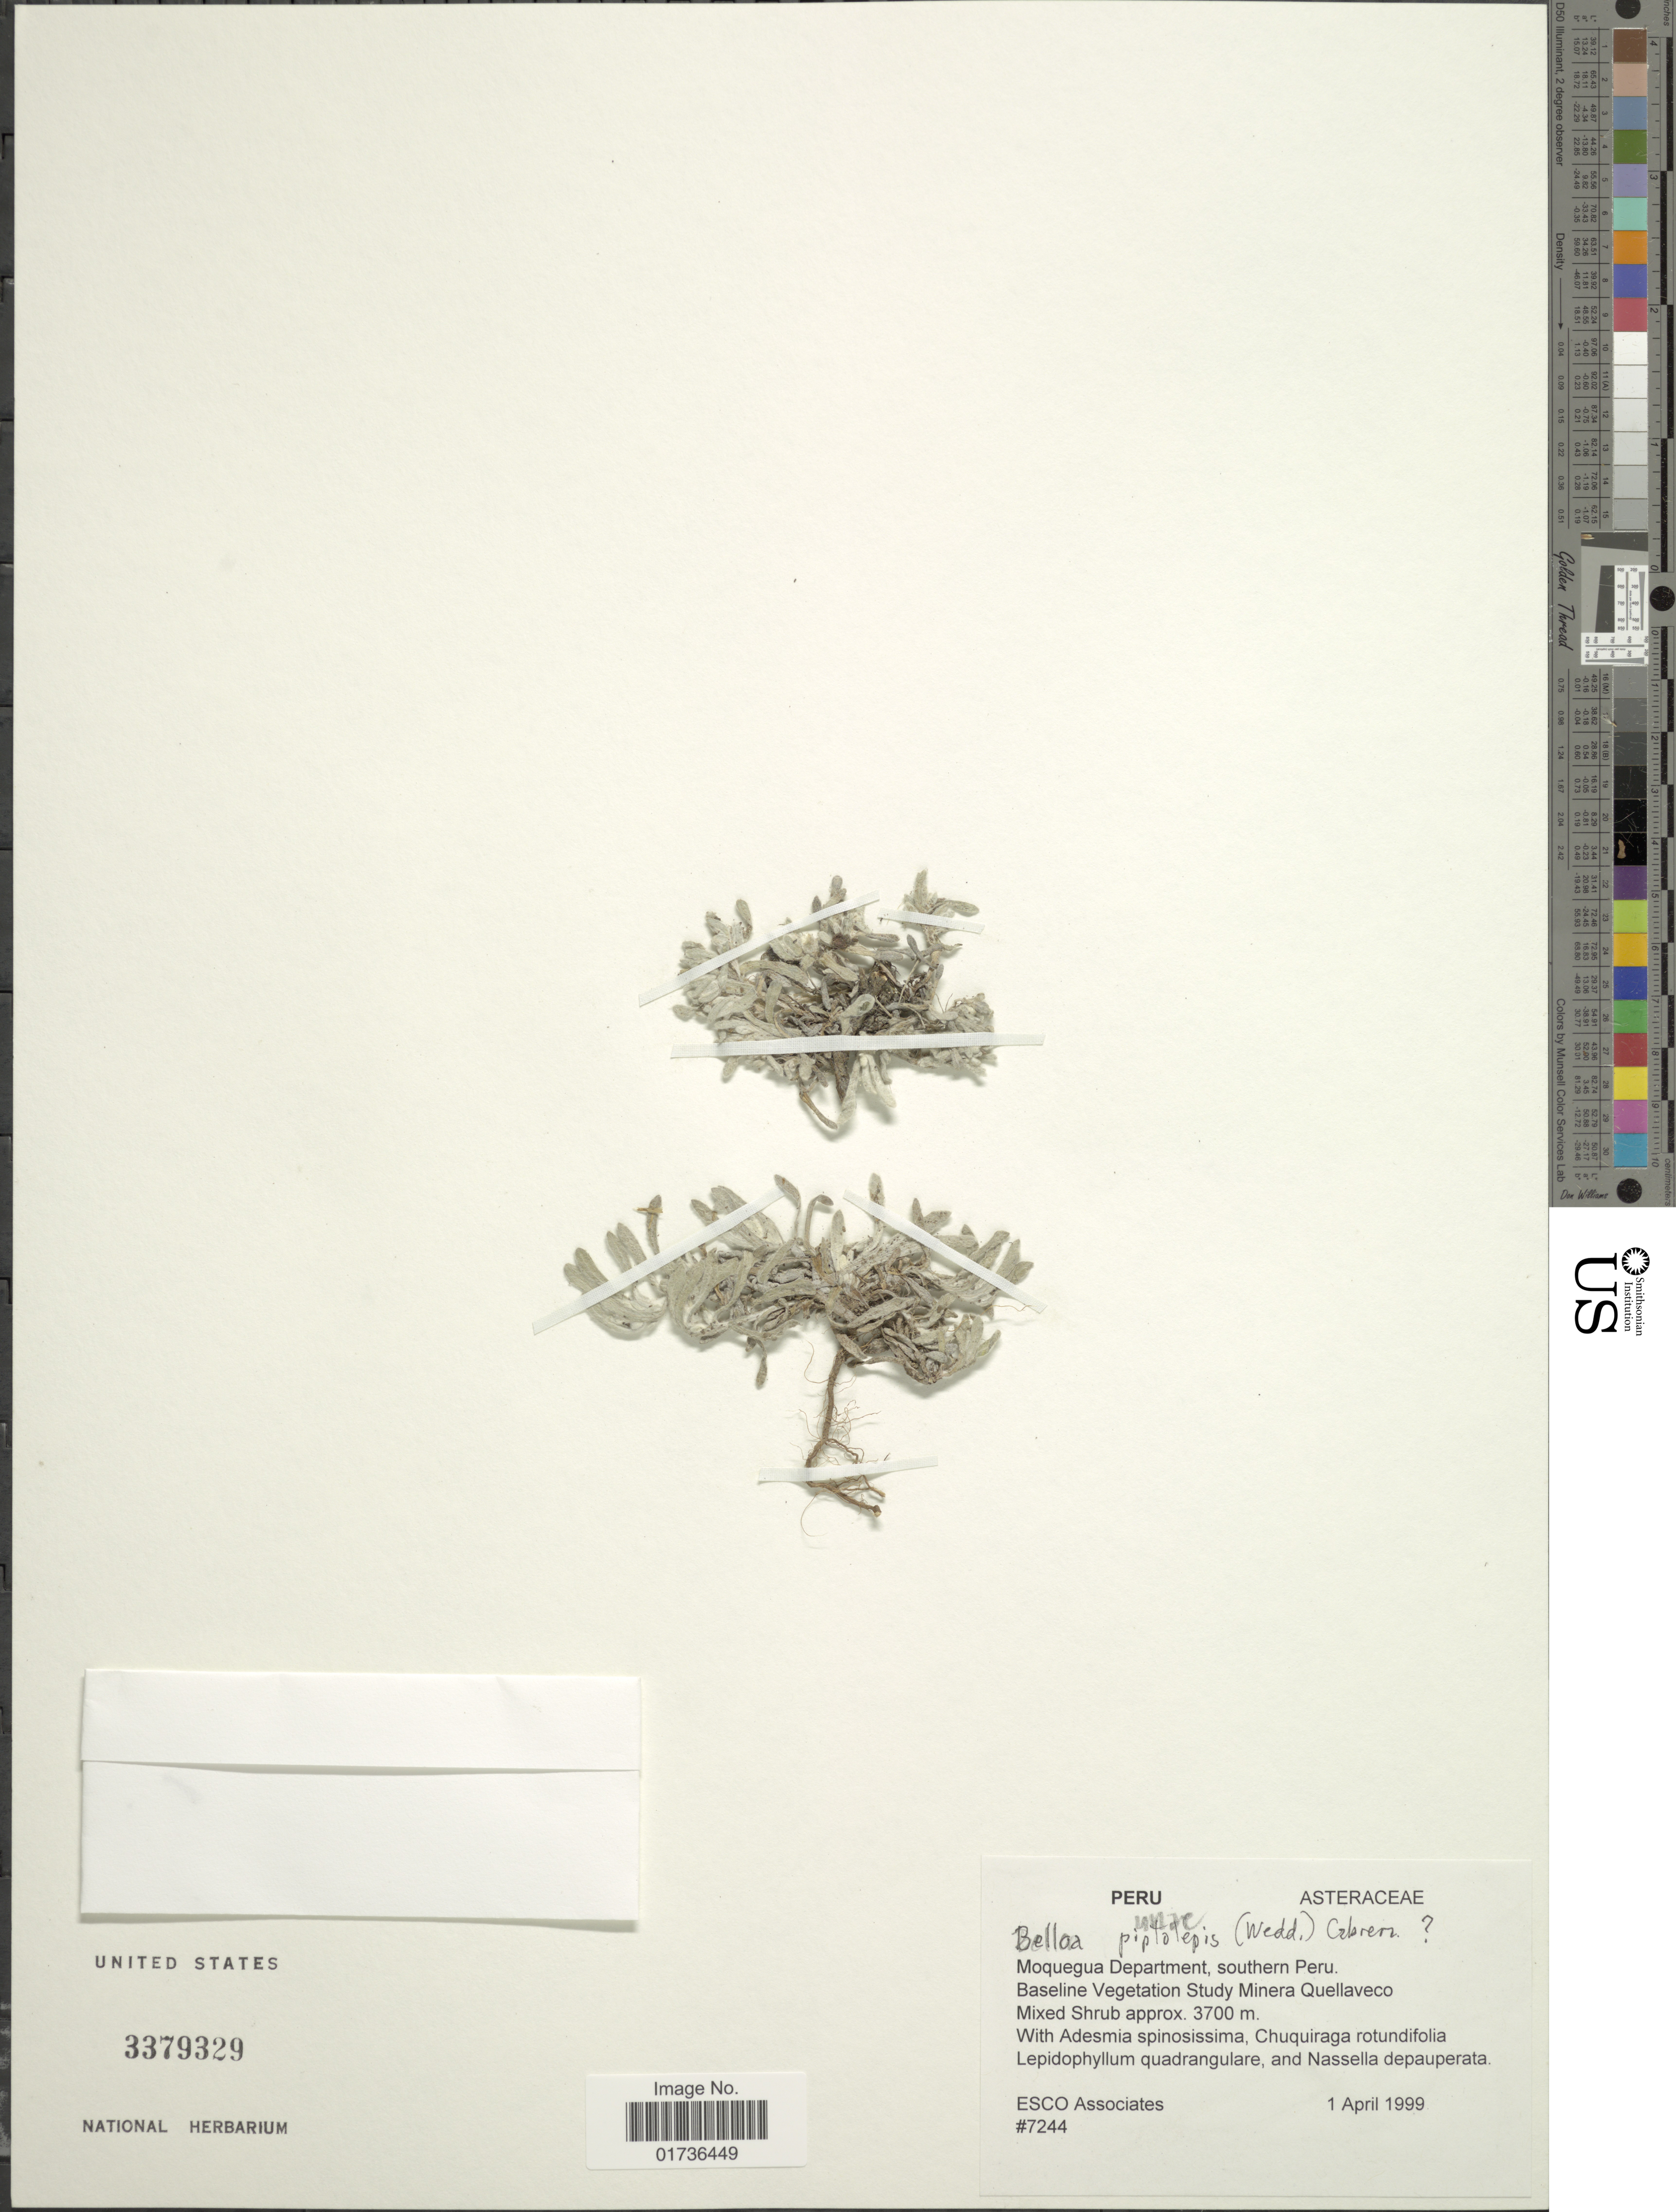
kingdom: Plantae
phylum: Tracheophyta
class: Magnoliopsida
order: Asterales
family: Asteraceae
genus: Mniodes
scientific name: Mniodes subspicata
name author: (Wedd.) S.E. Freire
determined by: Dillon, M. O.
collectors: ESCO Associates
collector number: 7244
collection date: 1999-04-01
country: Peru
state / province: Moquegua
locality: Moquegua Department, southern Peru. Baseline Vegetation Study Minera Quellaveco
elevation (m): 3700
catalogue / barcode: US 3379329